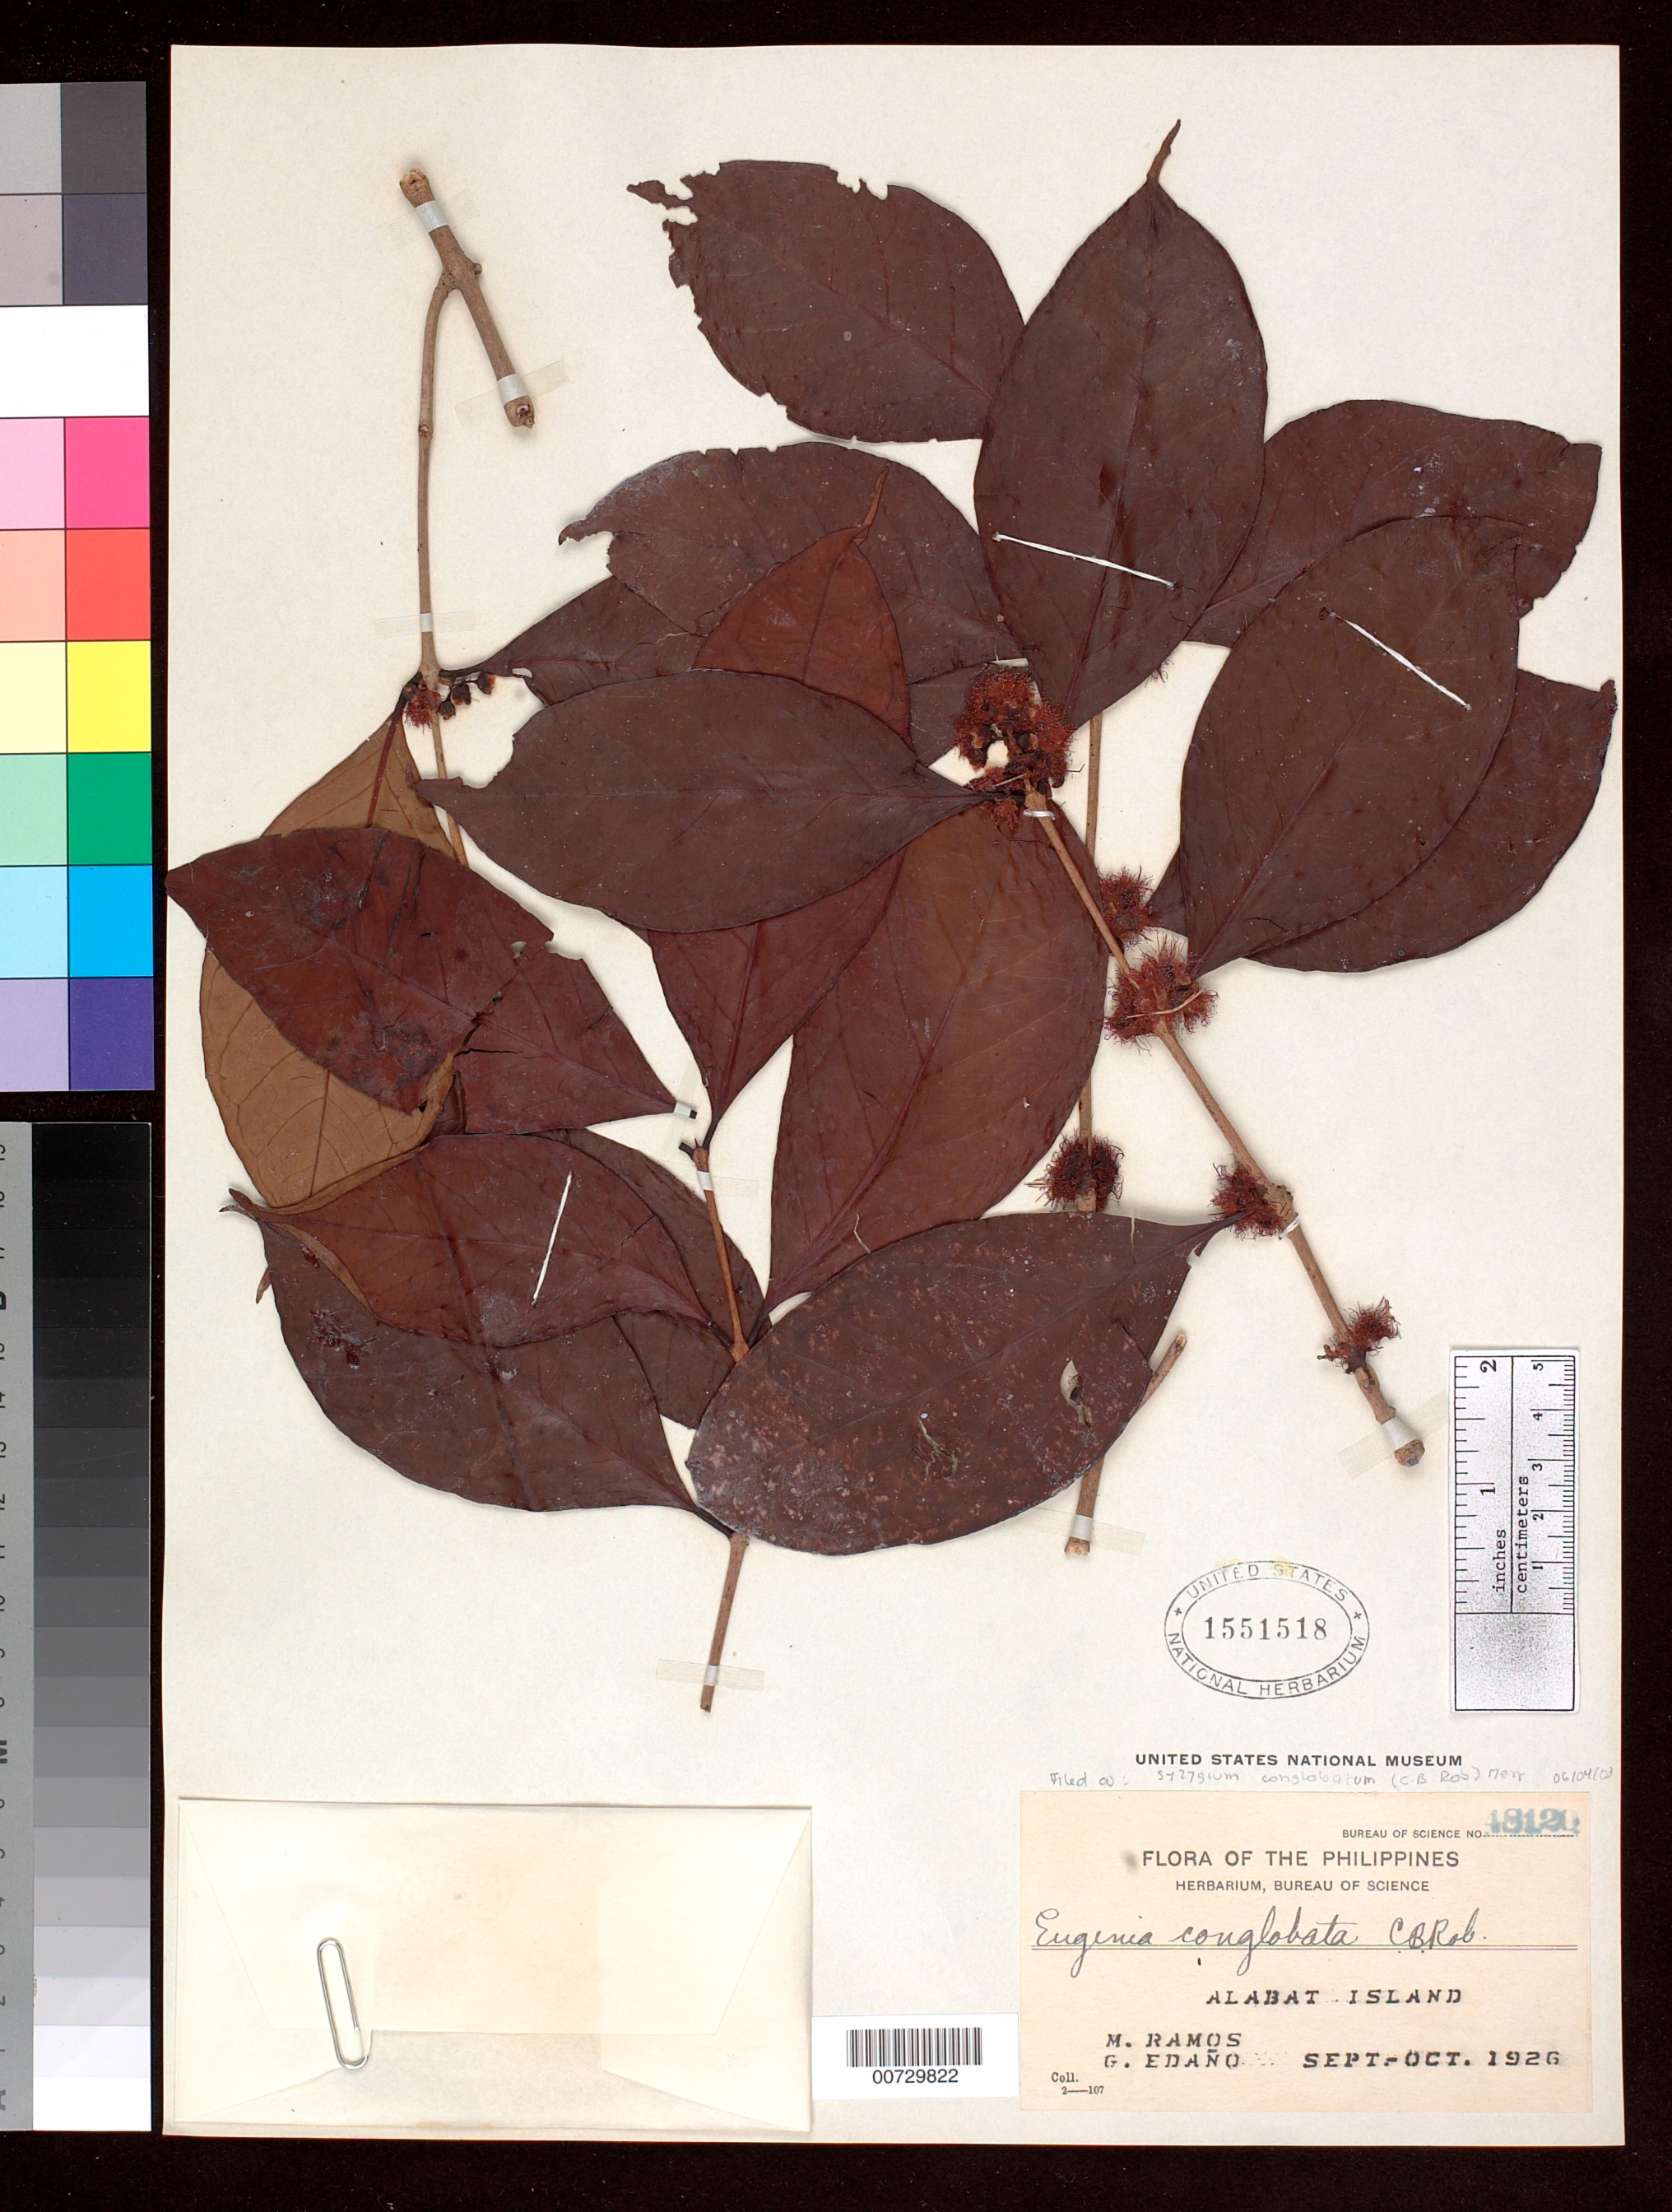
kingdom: Plantae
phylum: Tracheophyta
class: Magnoliopsida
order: Myrtales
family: Myrtaceae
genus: Syzygium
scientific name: Syzygium conglobatum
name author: (C.B. Rob.) Merr.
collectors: M. Ramos & G. E. Edaño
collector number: Bur.Sci. 48120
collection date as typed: Sep 1926 to -- Oct 1926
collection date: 1926-09/1926-10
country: Philippines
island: Alabat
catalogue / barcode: US 1551518